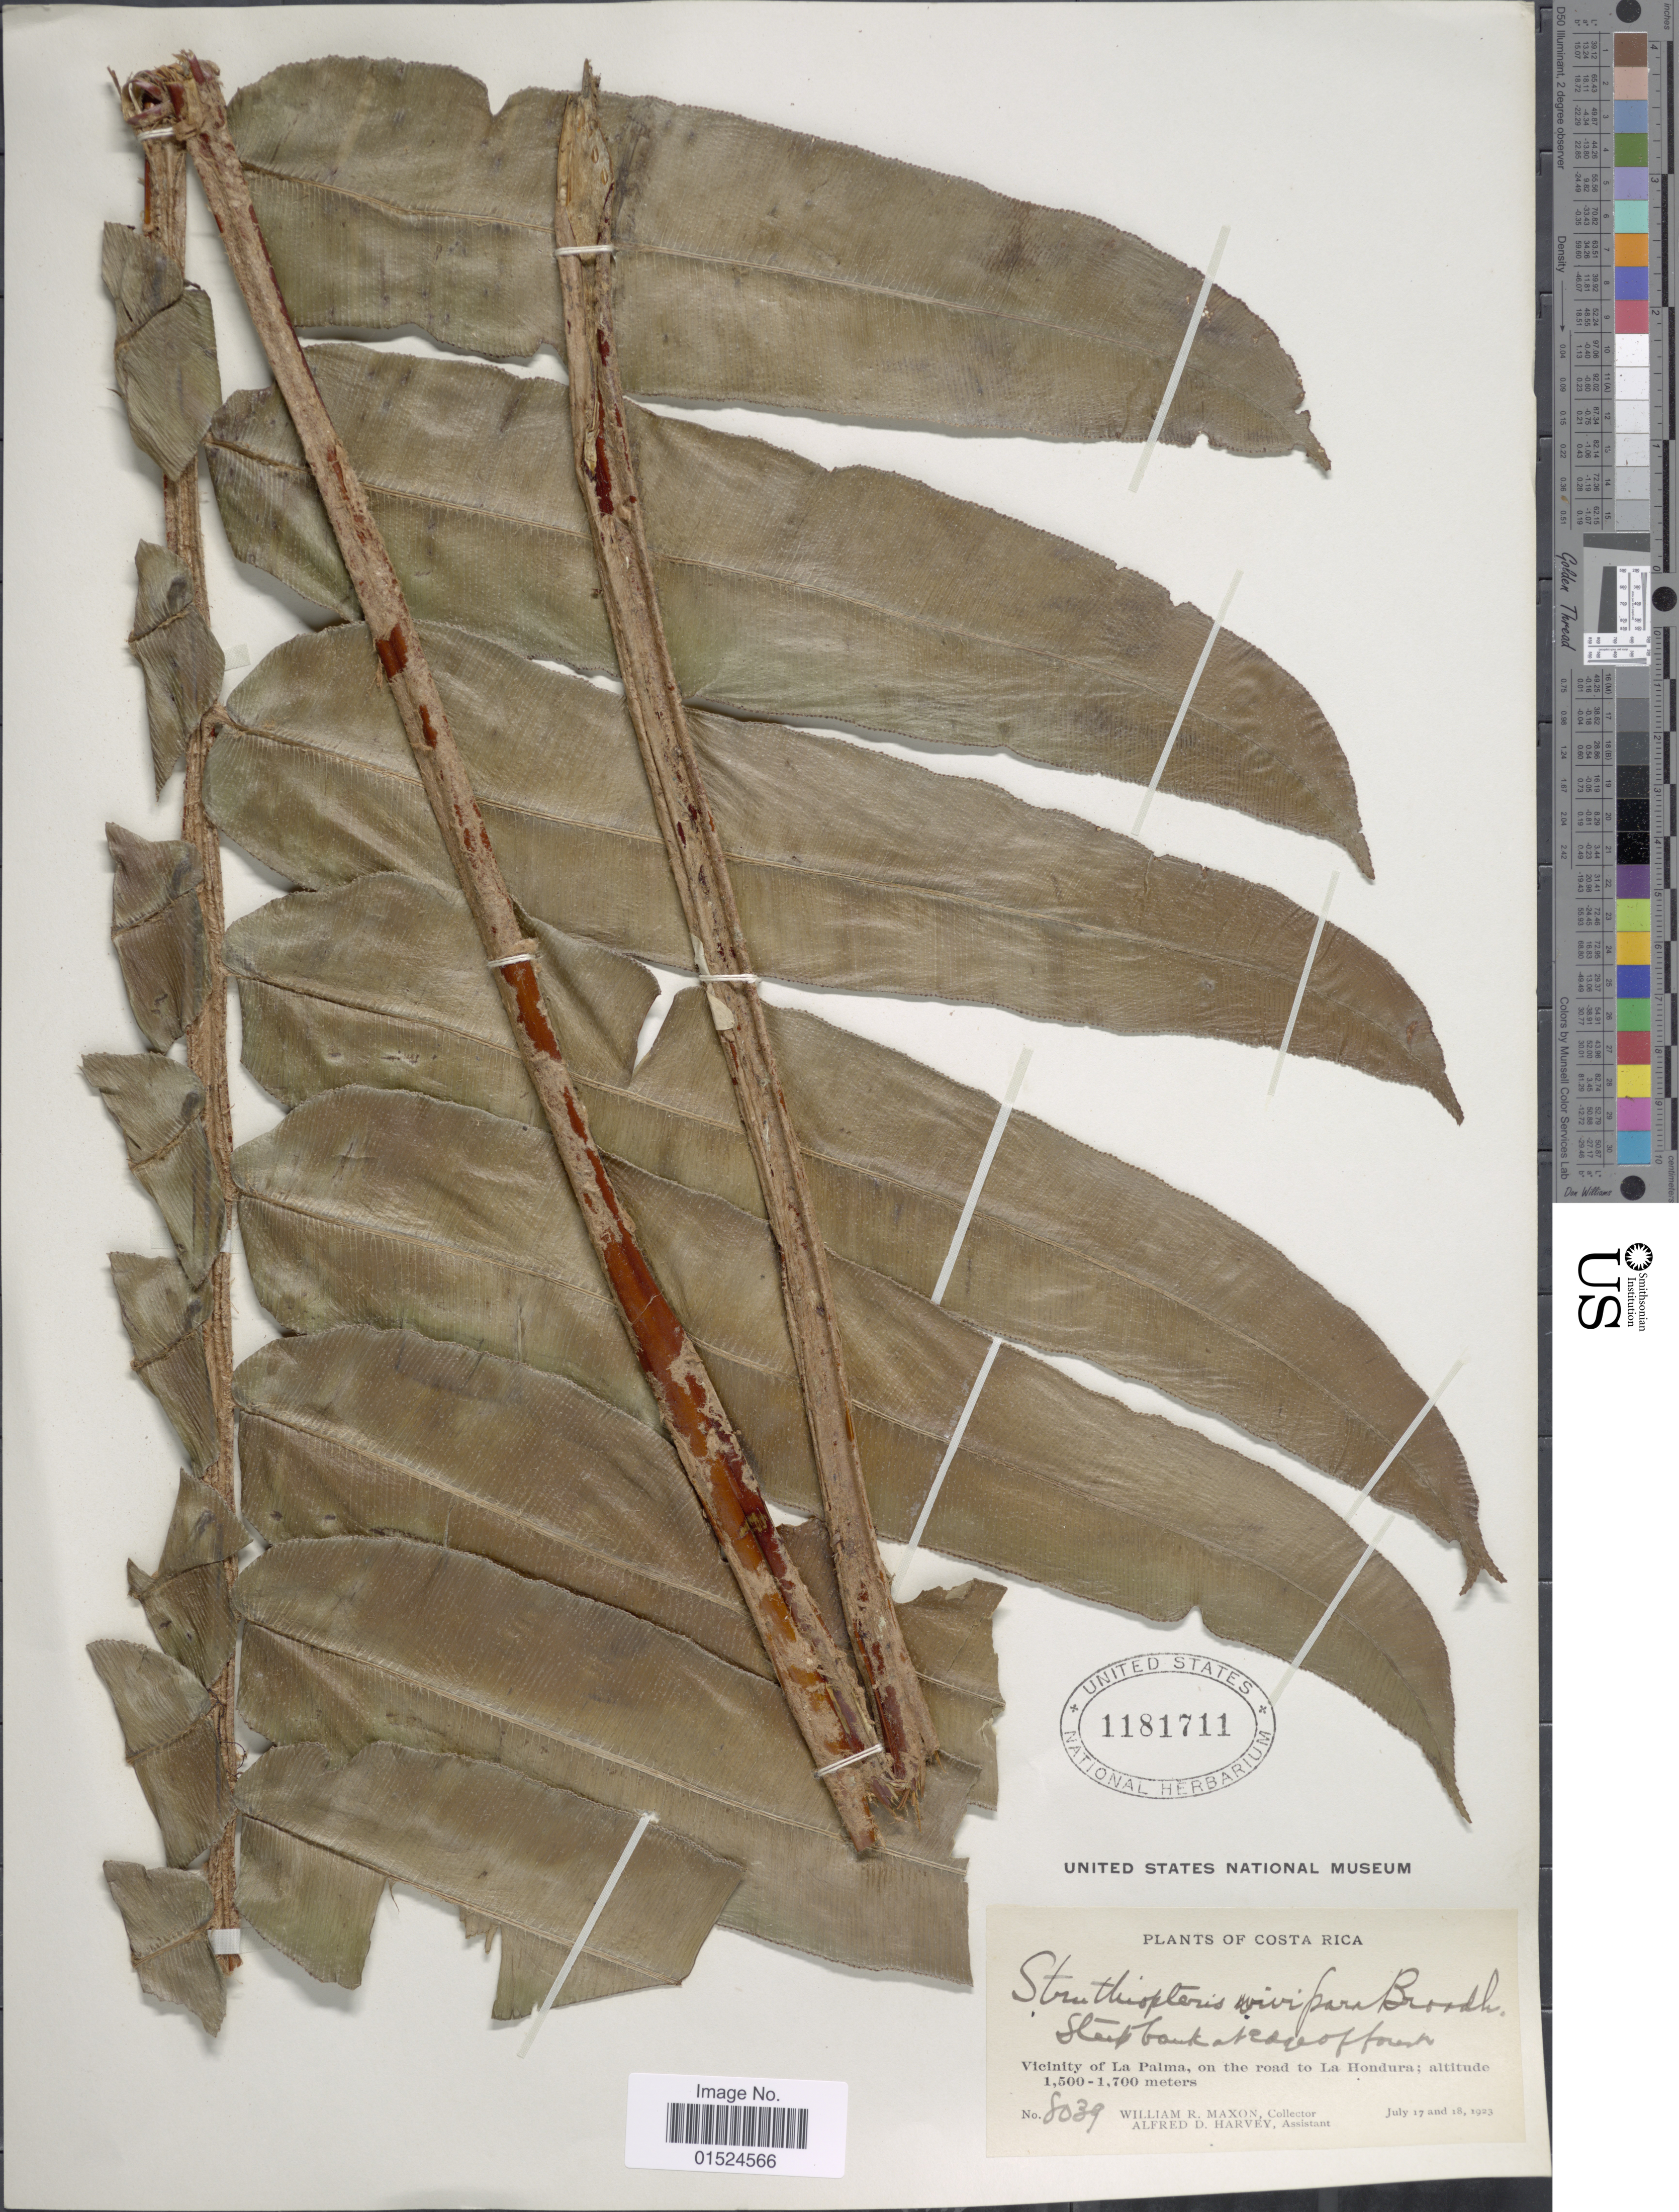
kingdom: Plantae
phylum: Tracheophyta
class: Polypodiopsida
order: Polypodiales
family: Blechnaceae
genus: Blechnum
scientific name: Blechnum viviparum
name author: (Broadh.) C. Chr.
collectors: W. R. Maxon & A. D. Harvey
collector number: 8039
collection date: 1923-07-17/1923-07-18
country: Costa Rica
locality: Vicinity of La Palma, on the road to La Hondura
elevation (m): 1500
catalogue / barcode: US 1181711